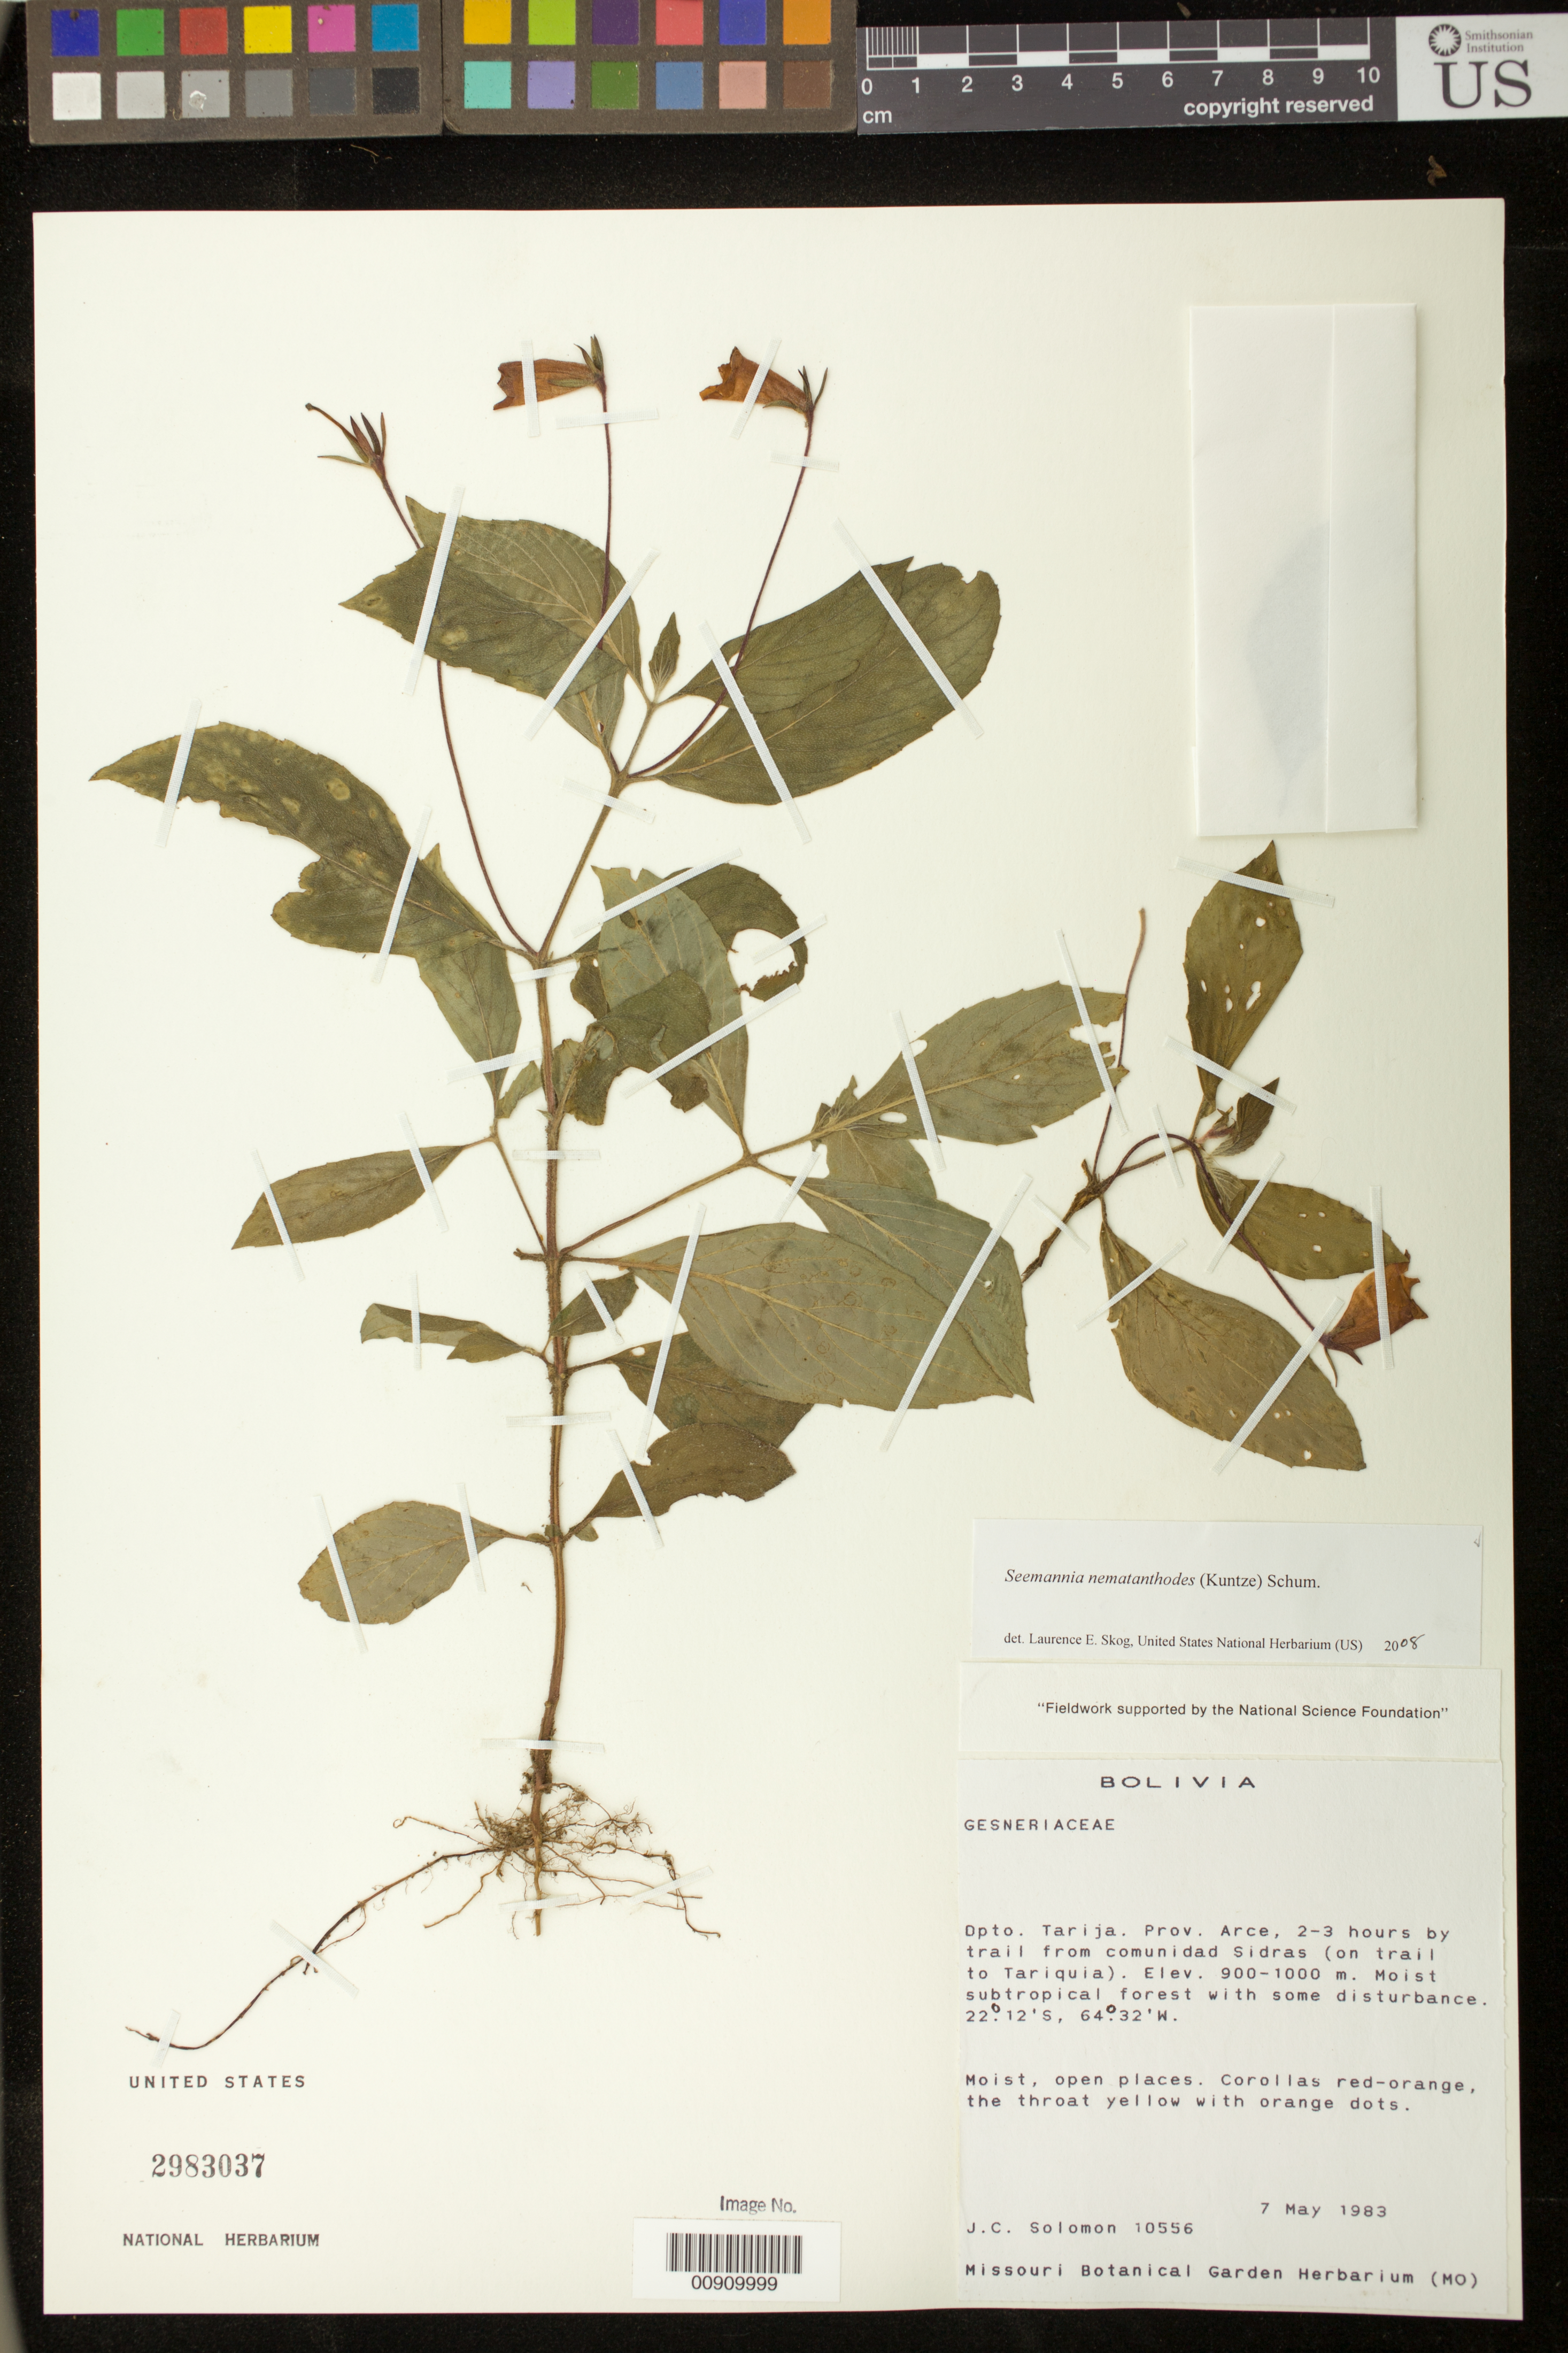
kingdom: Plantae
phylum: Tracheophyta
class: Magnoliopsida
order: Lamiales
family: Gesneriaceae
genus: Seemannia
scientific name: Seemannia nematanthodes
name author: (Kuntze) K. Schum.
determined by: Skog, Laurence E.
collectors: J. C. Solomon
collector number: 10556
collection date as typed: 07 May 1983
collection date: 1983-05-07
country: Bolivia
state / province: Tarija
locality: Dpto. Tarija, Prov. Arce, 2-3 hours by trail from comunidad Sidras (on trail to Tariquia)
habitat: Moist subtropical forest with some disturbance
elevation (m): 900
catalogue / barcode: US 2983037